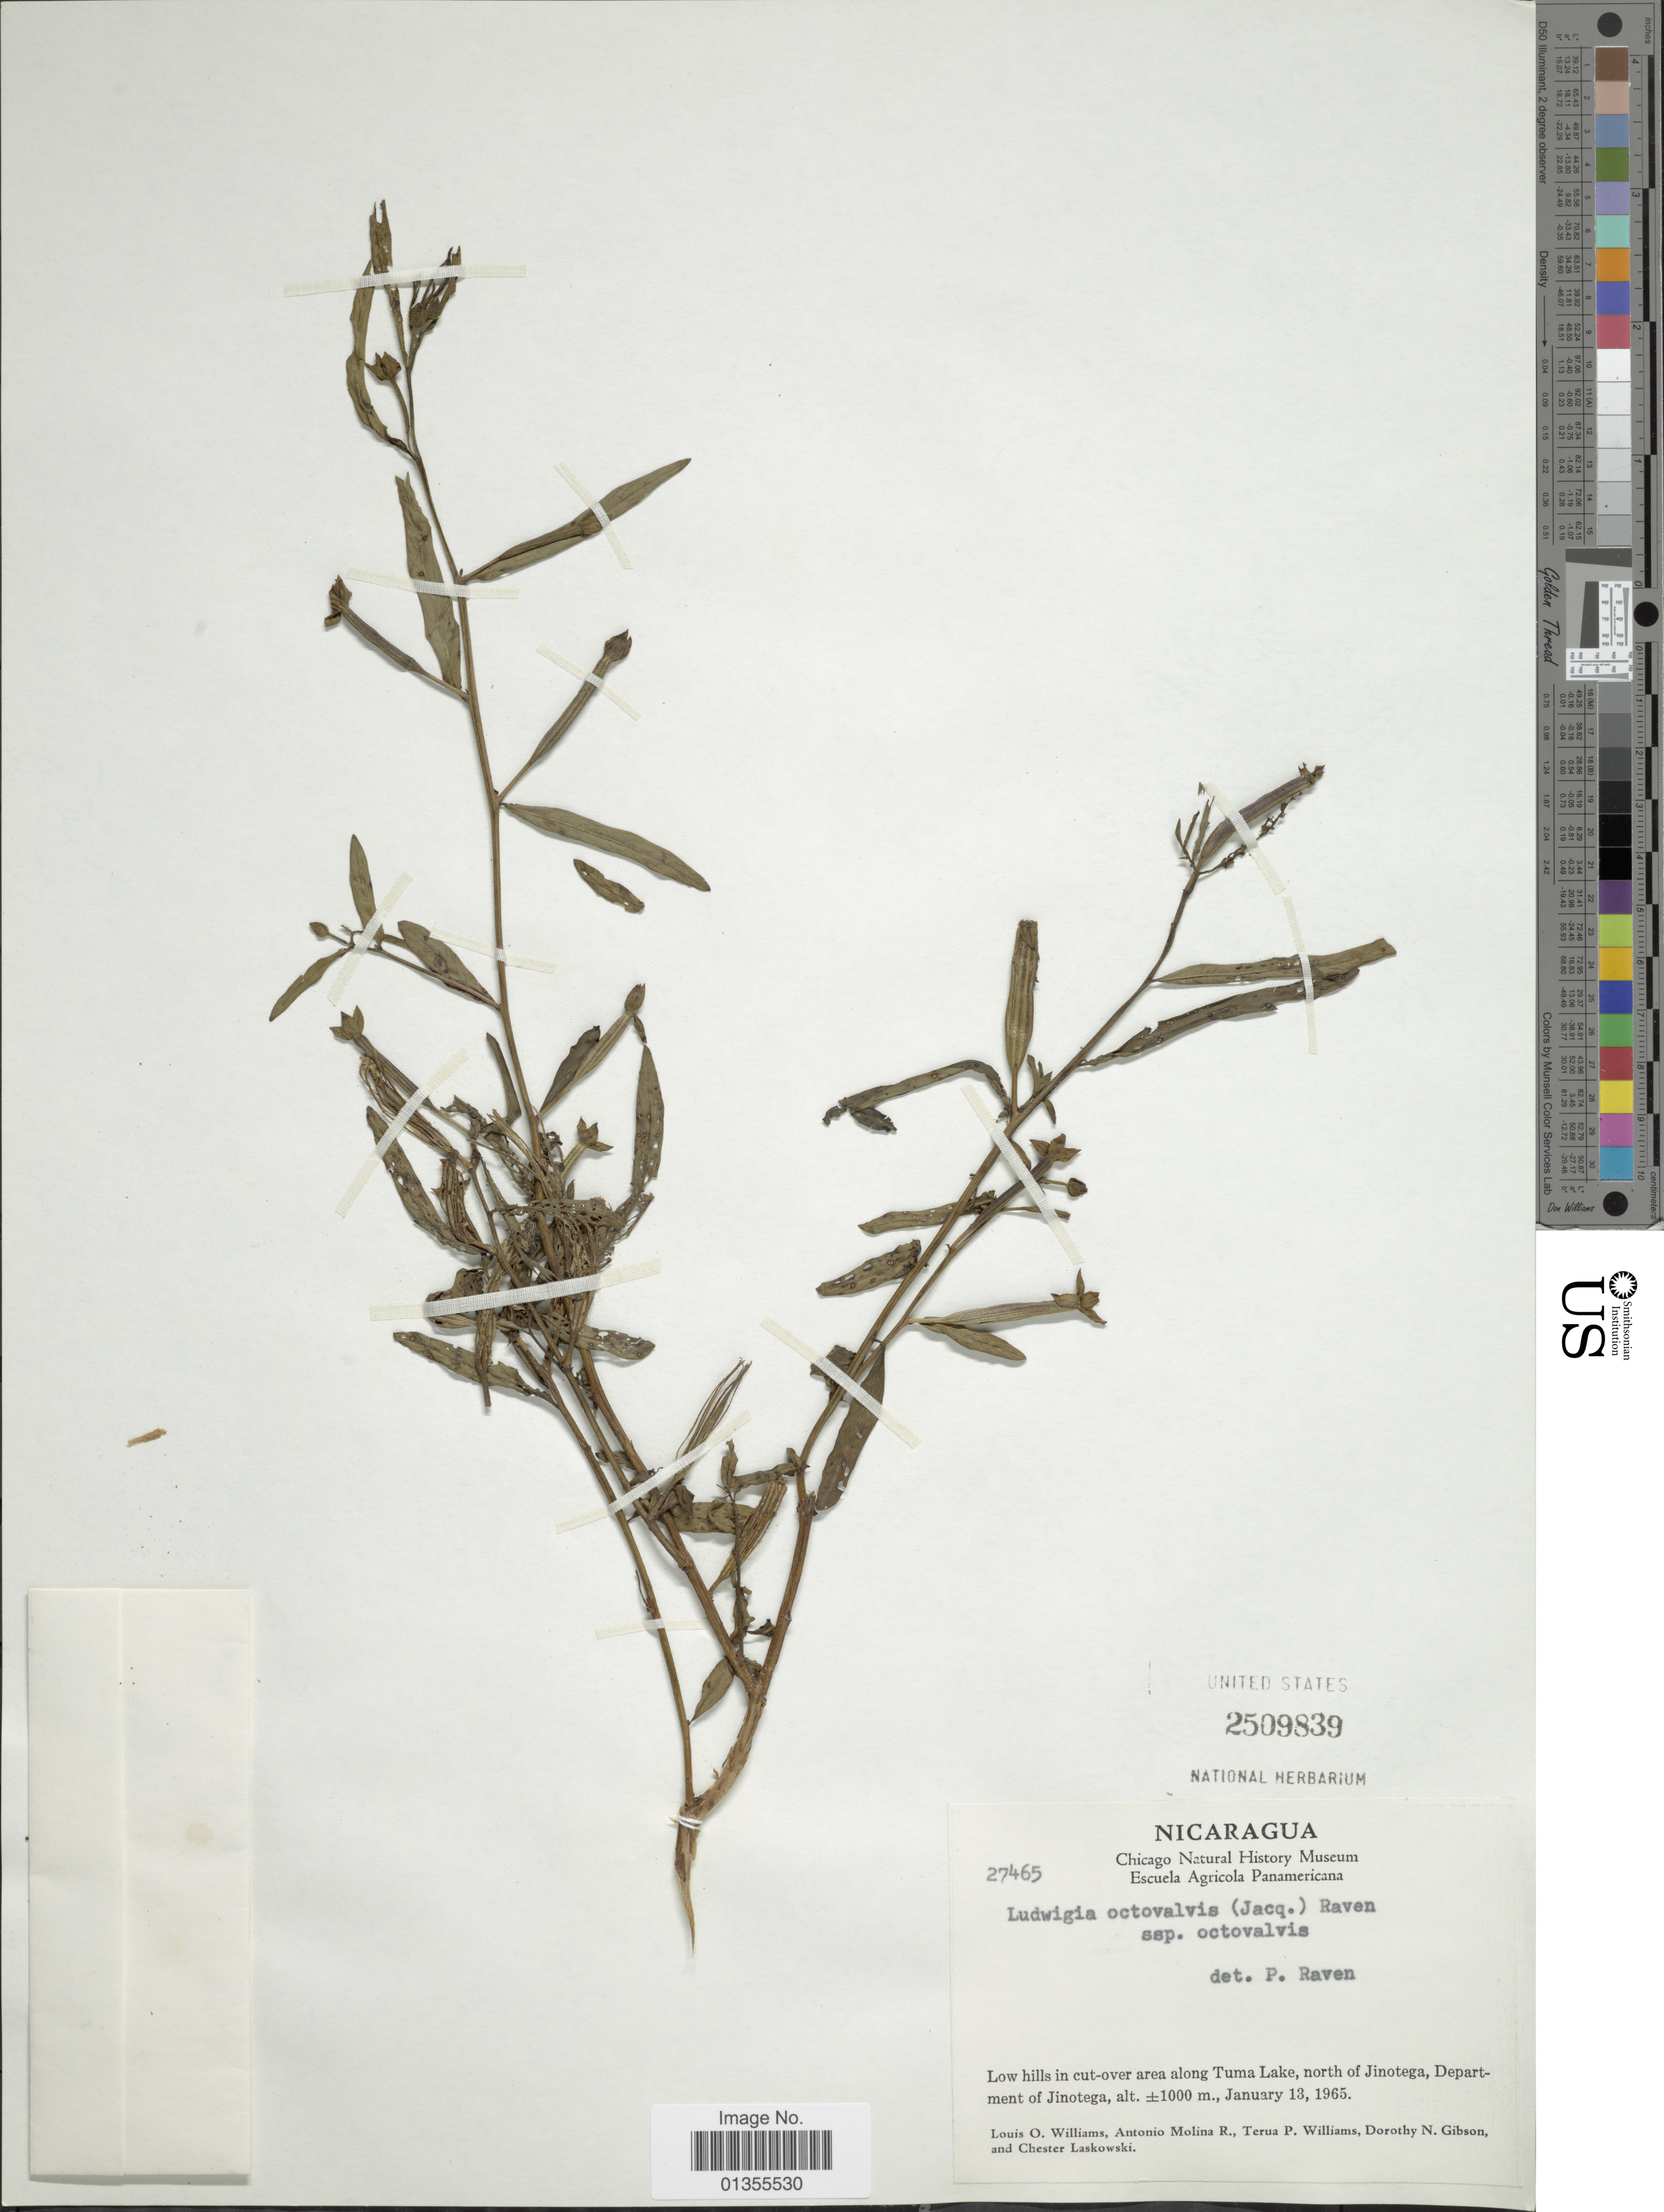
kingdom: Plantae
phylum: Tracheophyta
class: Magnoliopsida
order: Myrtales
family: Onagraceae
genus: Ludwigia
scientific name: Ludwigia octovalvis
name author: (Jacq.) P.H. Raven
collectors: L. O. Williams, A. Molina R., T. P. Williams & D. N. Gibson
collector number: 27465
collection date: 1965-01-13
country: Nicaragua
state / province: Jinotega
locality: Low hills in cut-over area along Tuma Lake, north of Jinotega, Department of Jinotega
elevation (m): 1000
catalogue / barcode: US 2509839